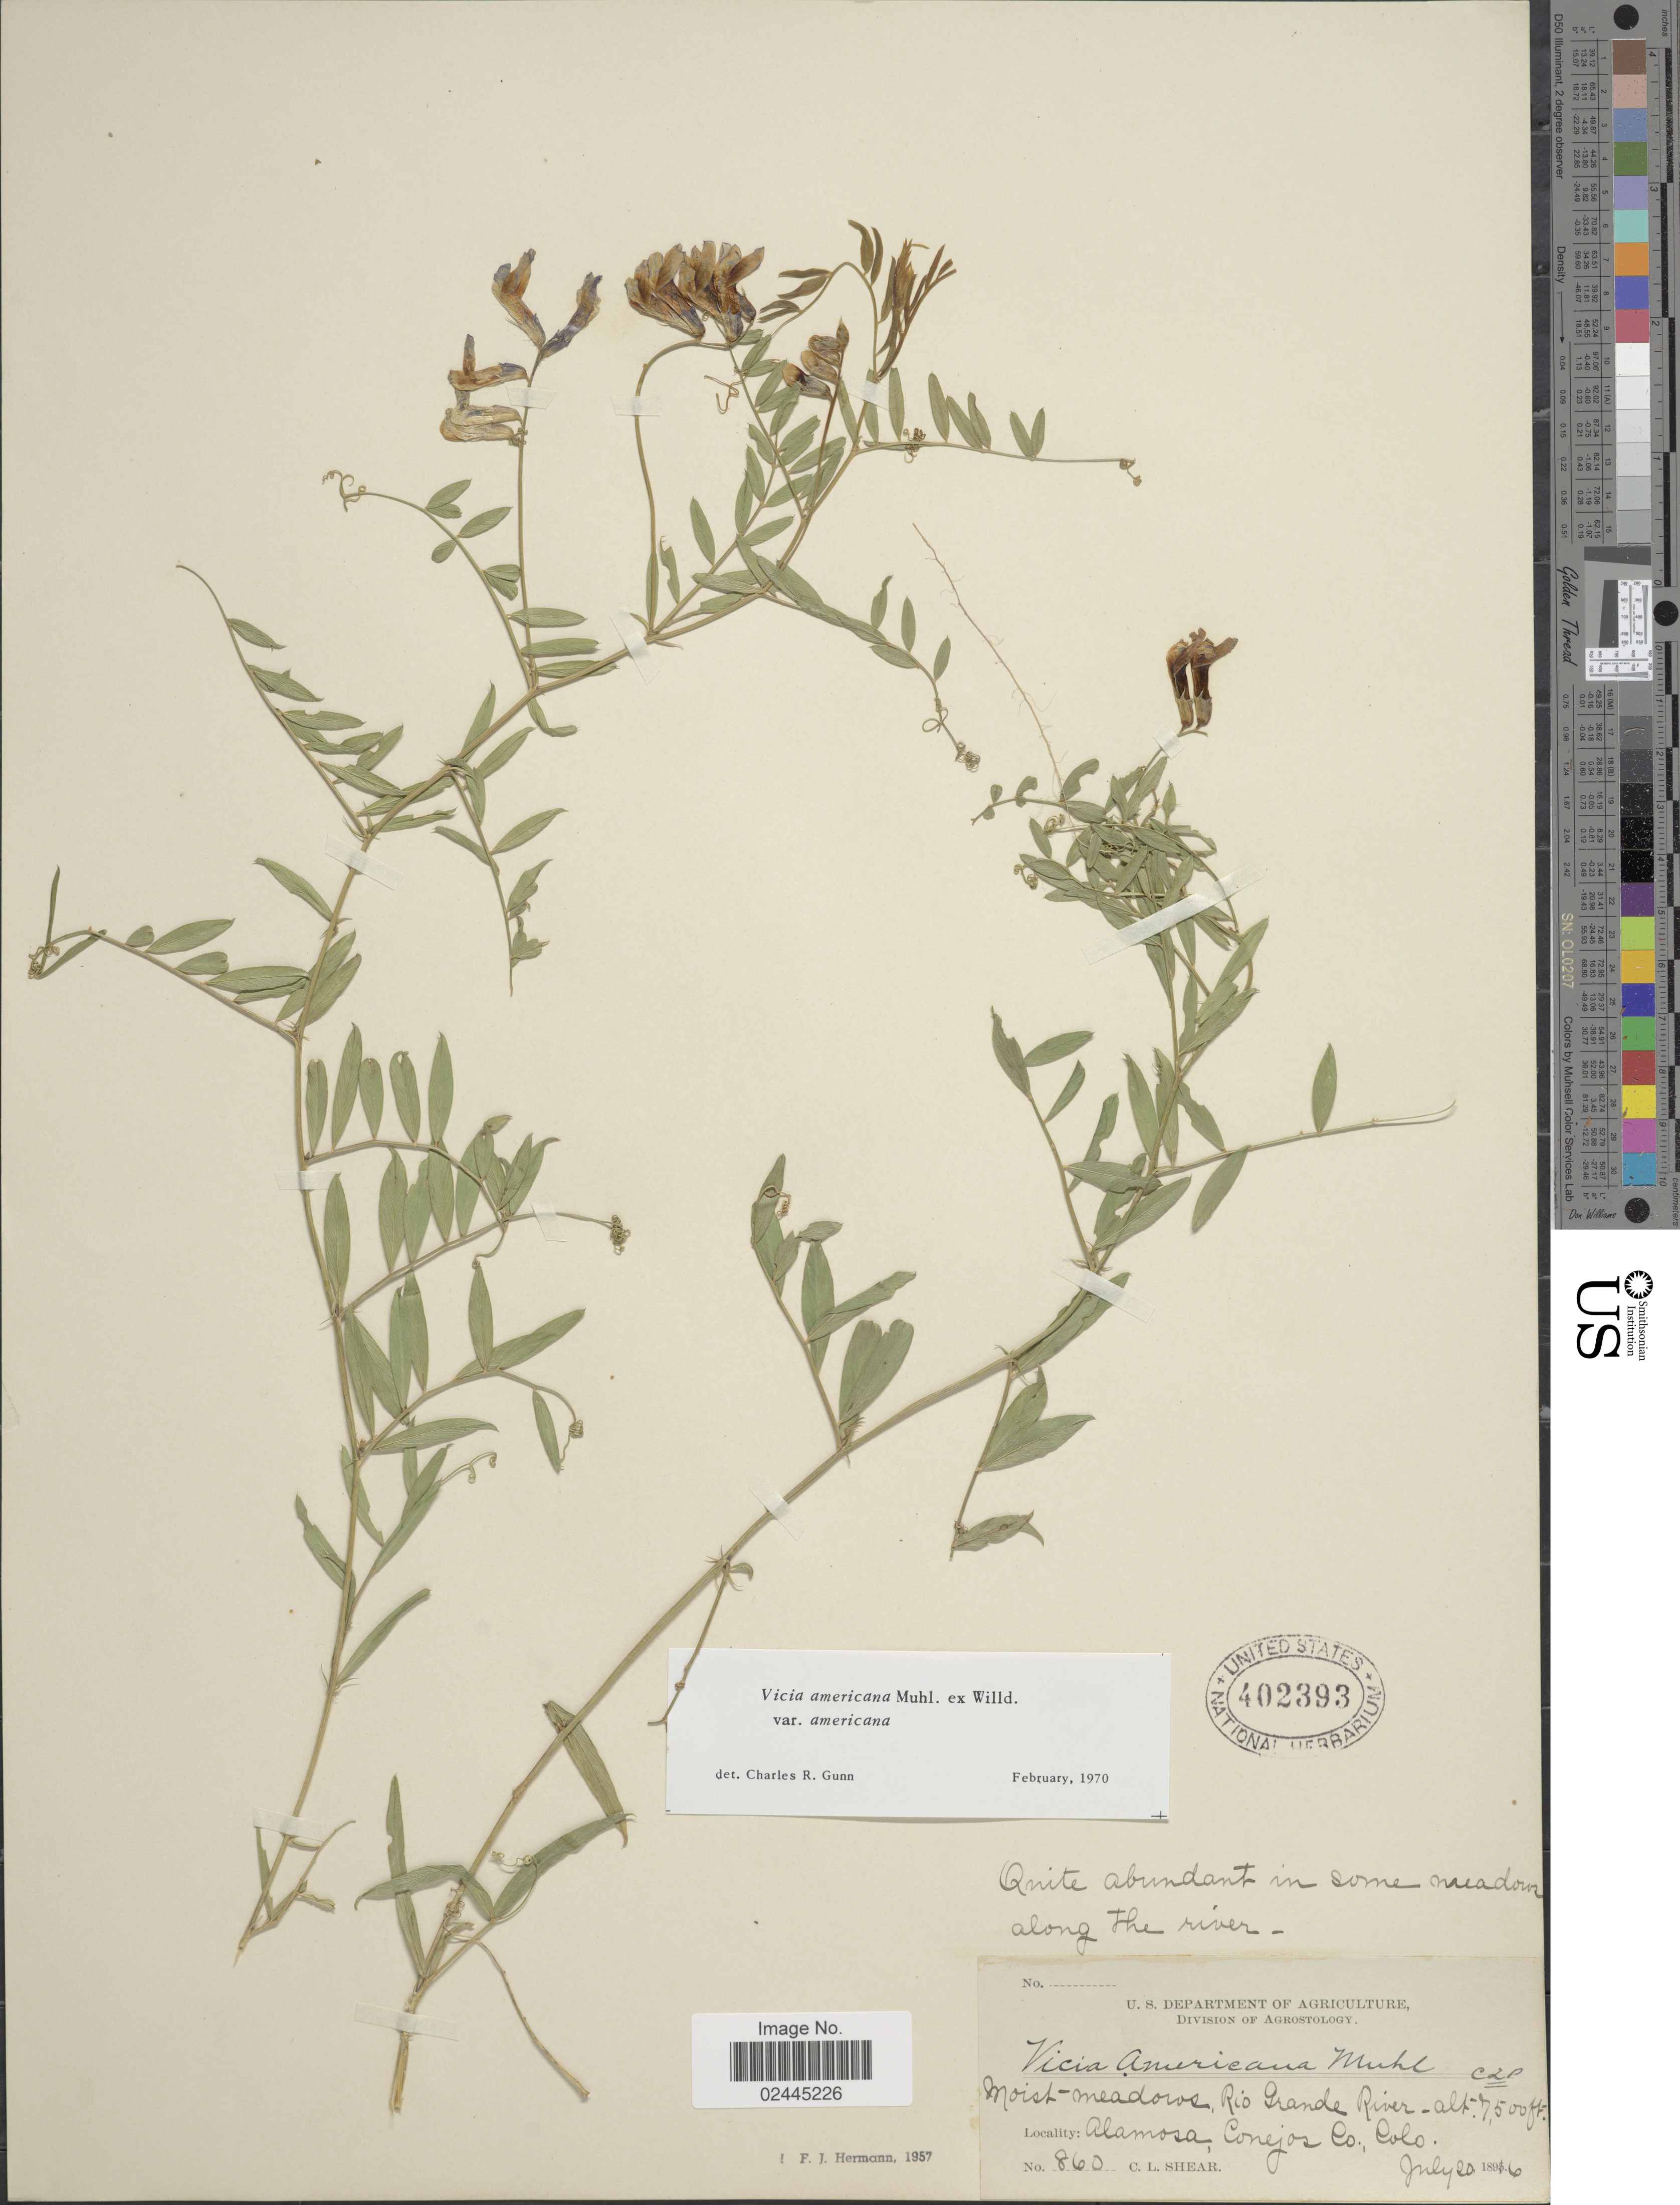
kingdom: Plantae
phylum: Tracheophyta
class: Magnoliopsida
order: Fabales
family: Fabaceae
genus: Vicia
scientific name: Vicia americana var. americana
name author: Muhl. ex Willd.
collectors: C. L. Shear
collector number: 860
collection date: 1896-07-20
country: United States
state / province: Colorado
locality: Rio Grande River. Alamosa, Conejos Co.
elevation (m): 2286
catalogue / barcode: US 402393